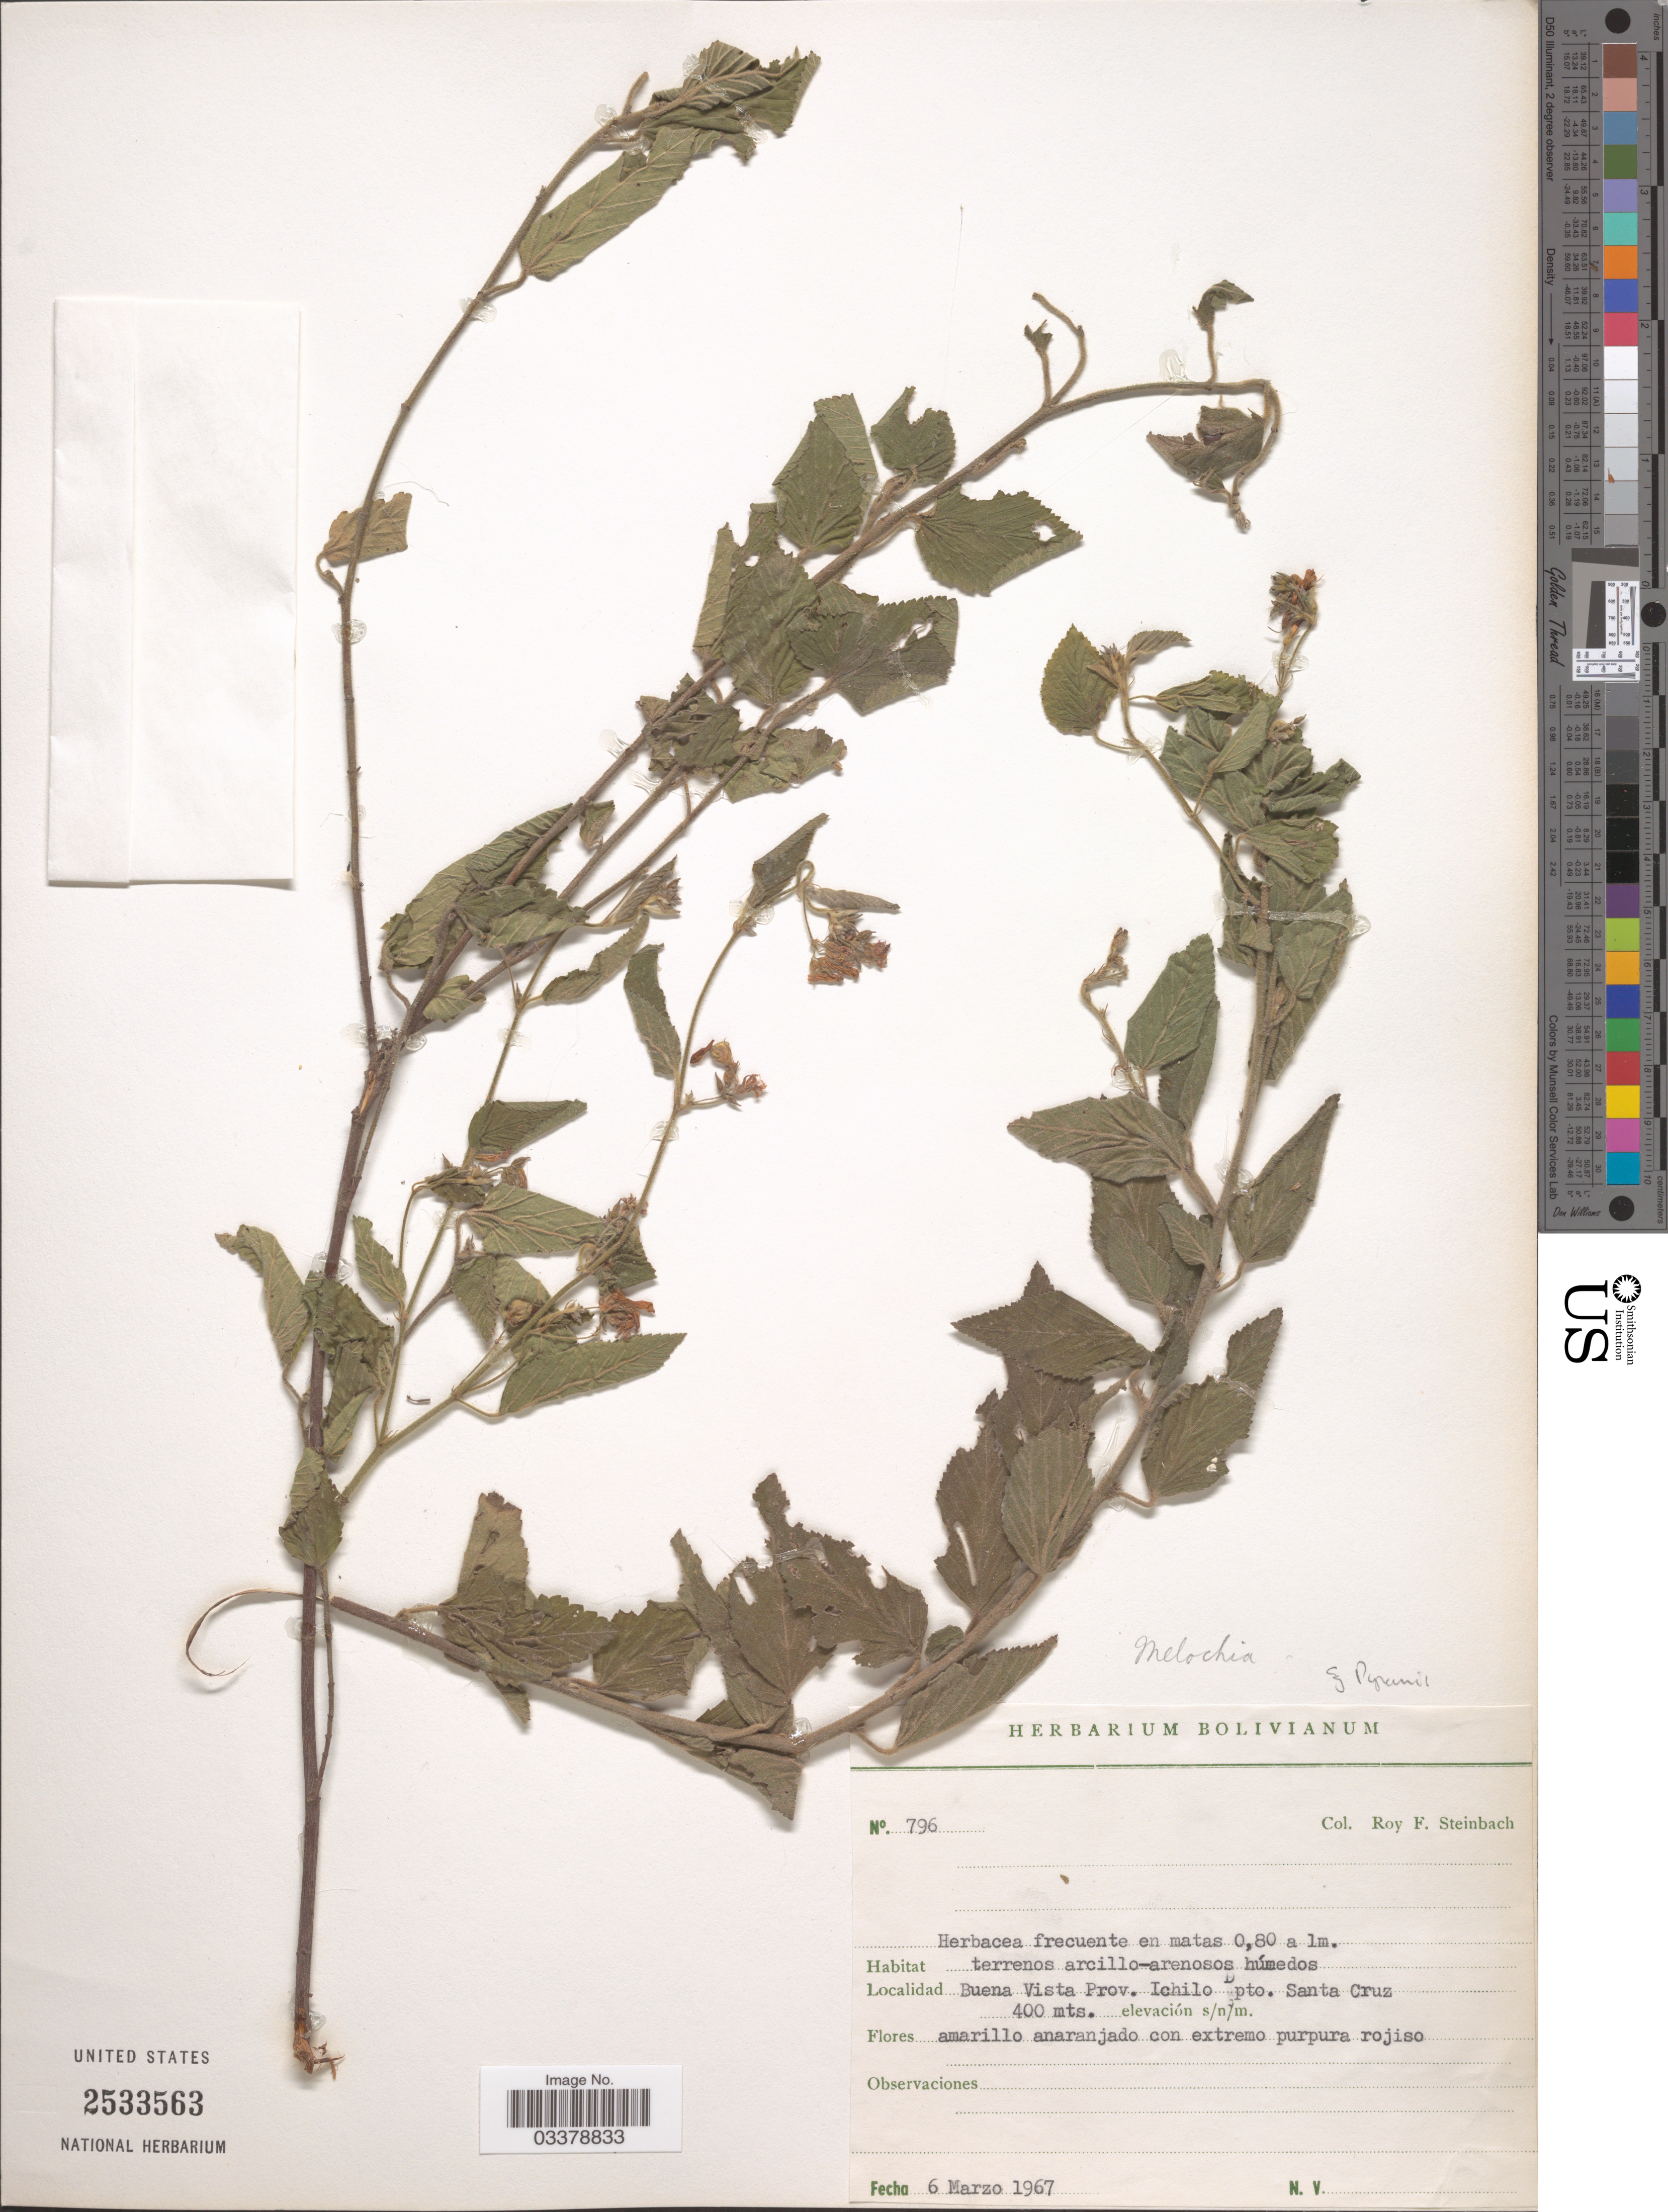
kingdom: Plantae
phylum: Tracheophyta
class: Magnoliopsida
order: Malvales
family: Malvaceae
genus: Melochia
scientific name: Melochia sp.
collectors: R. F. Steinbach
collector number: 796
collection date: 1967-03-06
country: Bolivia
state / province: Santa Cruz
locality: Buena Vista Prov. Ichilo Dpto. Santa Cruz.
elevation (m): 400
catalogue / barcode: US 2533563